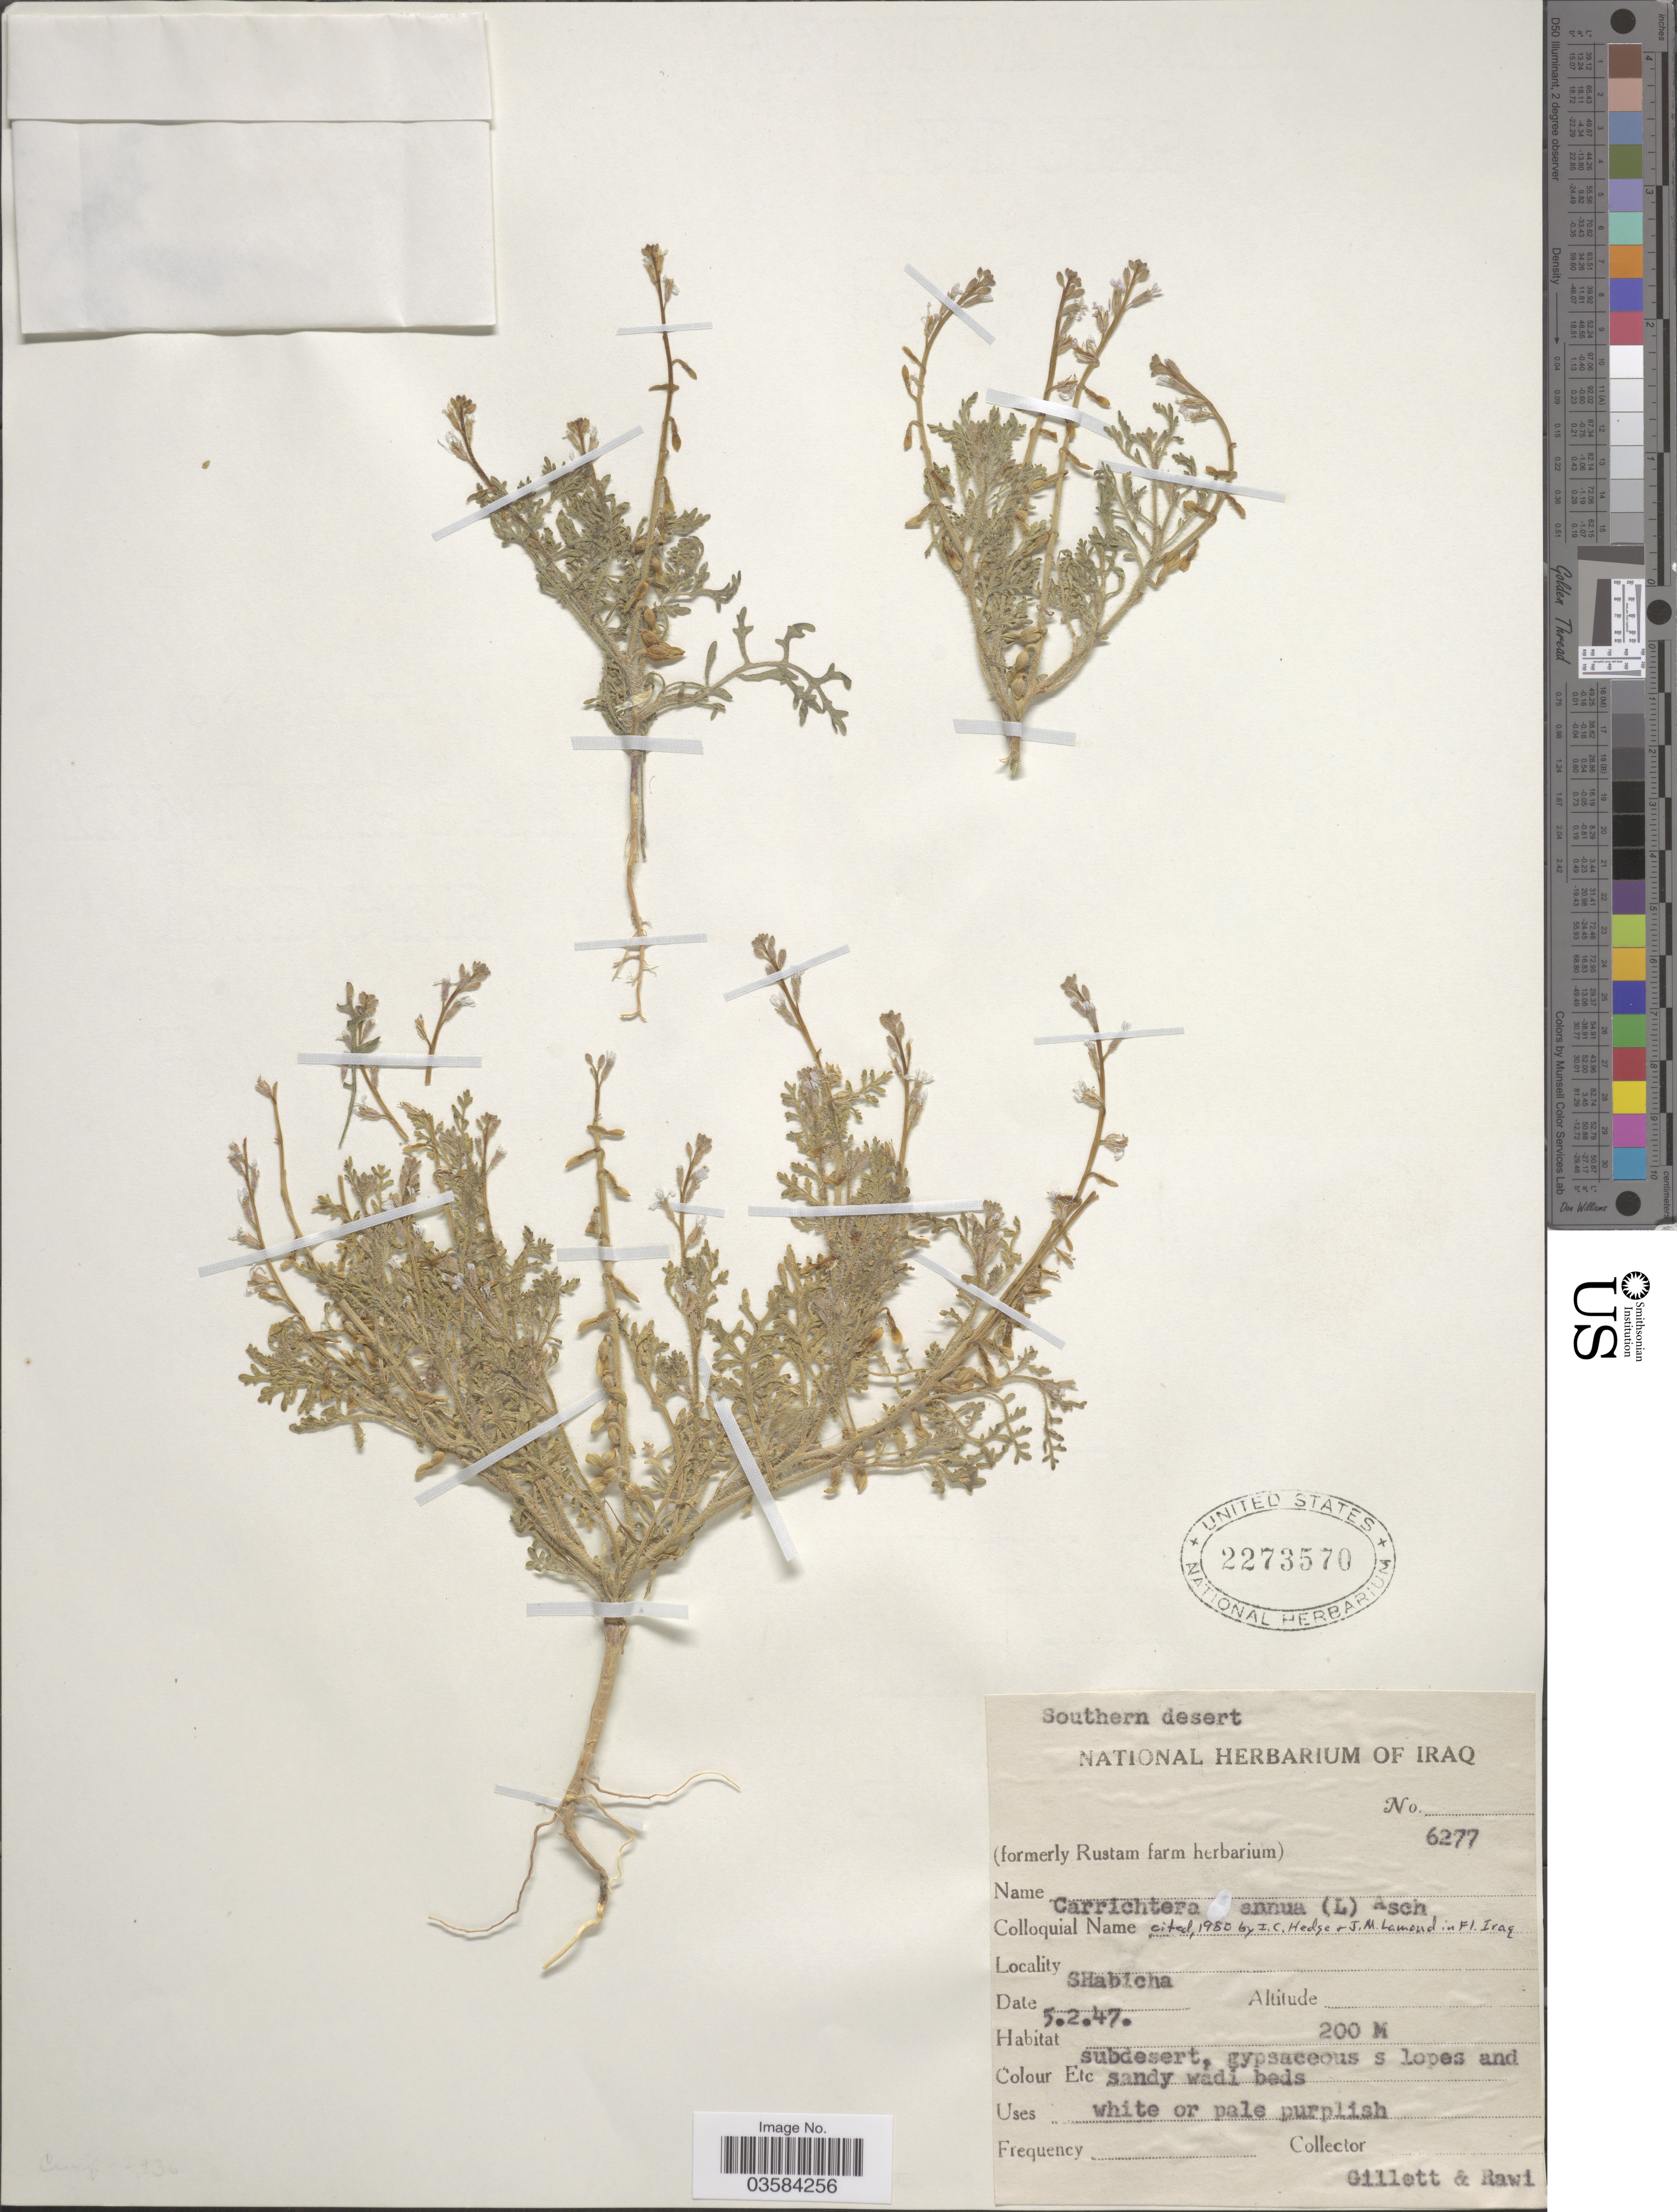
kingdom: Plantae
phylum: Tracheophyta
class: Magnoliopsida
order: Brassicales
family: Brassicaceae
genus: Carrichtera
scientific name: Carrichtera annua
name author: (L.) DC.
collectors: Gillett, -- & -. Rawi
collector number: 6277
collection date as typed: Transcribed d/m/y: 5/2/47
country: Iraq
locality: Southern desert. Shabicha.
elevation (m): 200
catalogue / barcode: US 2273570